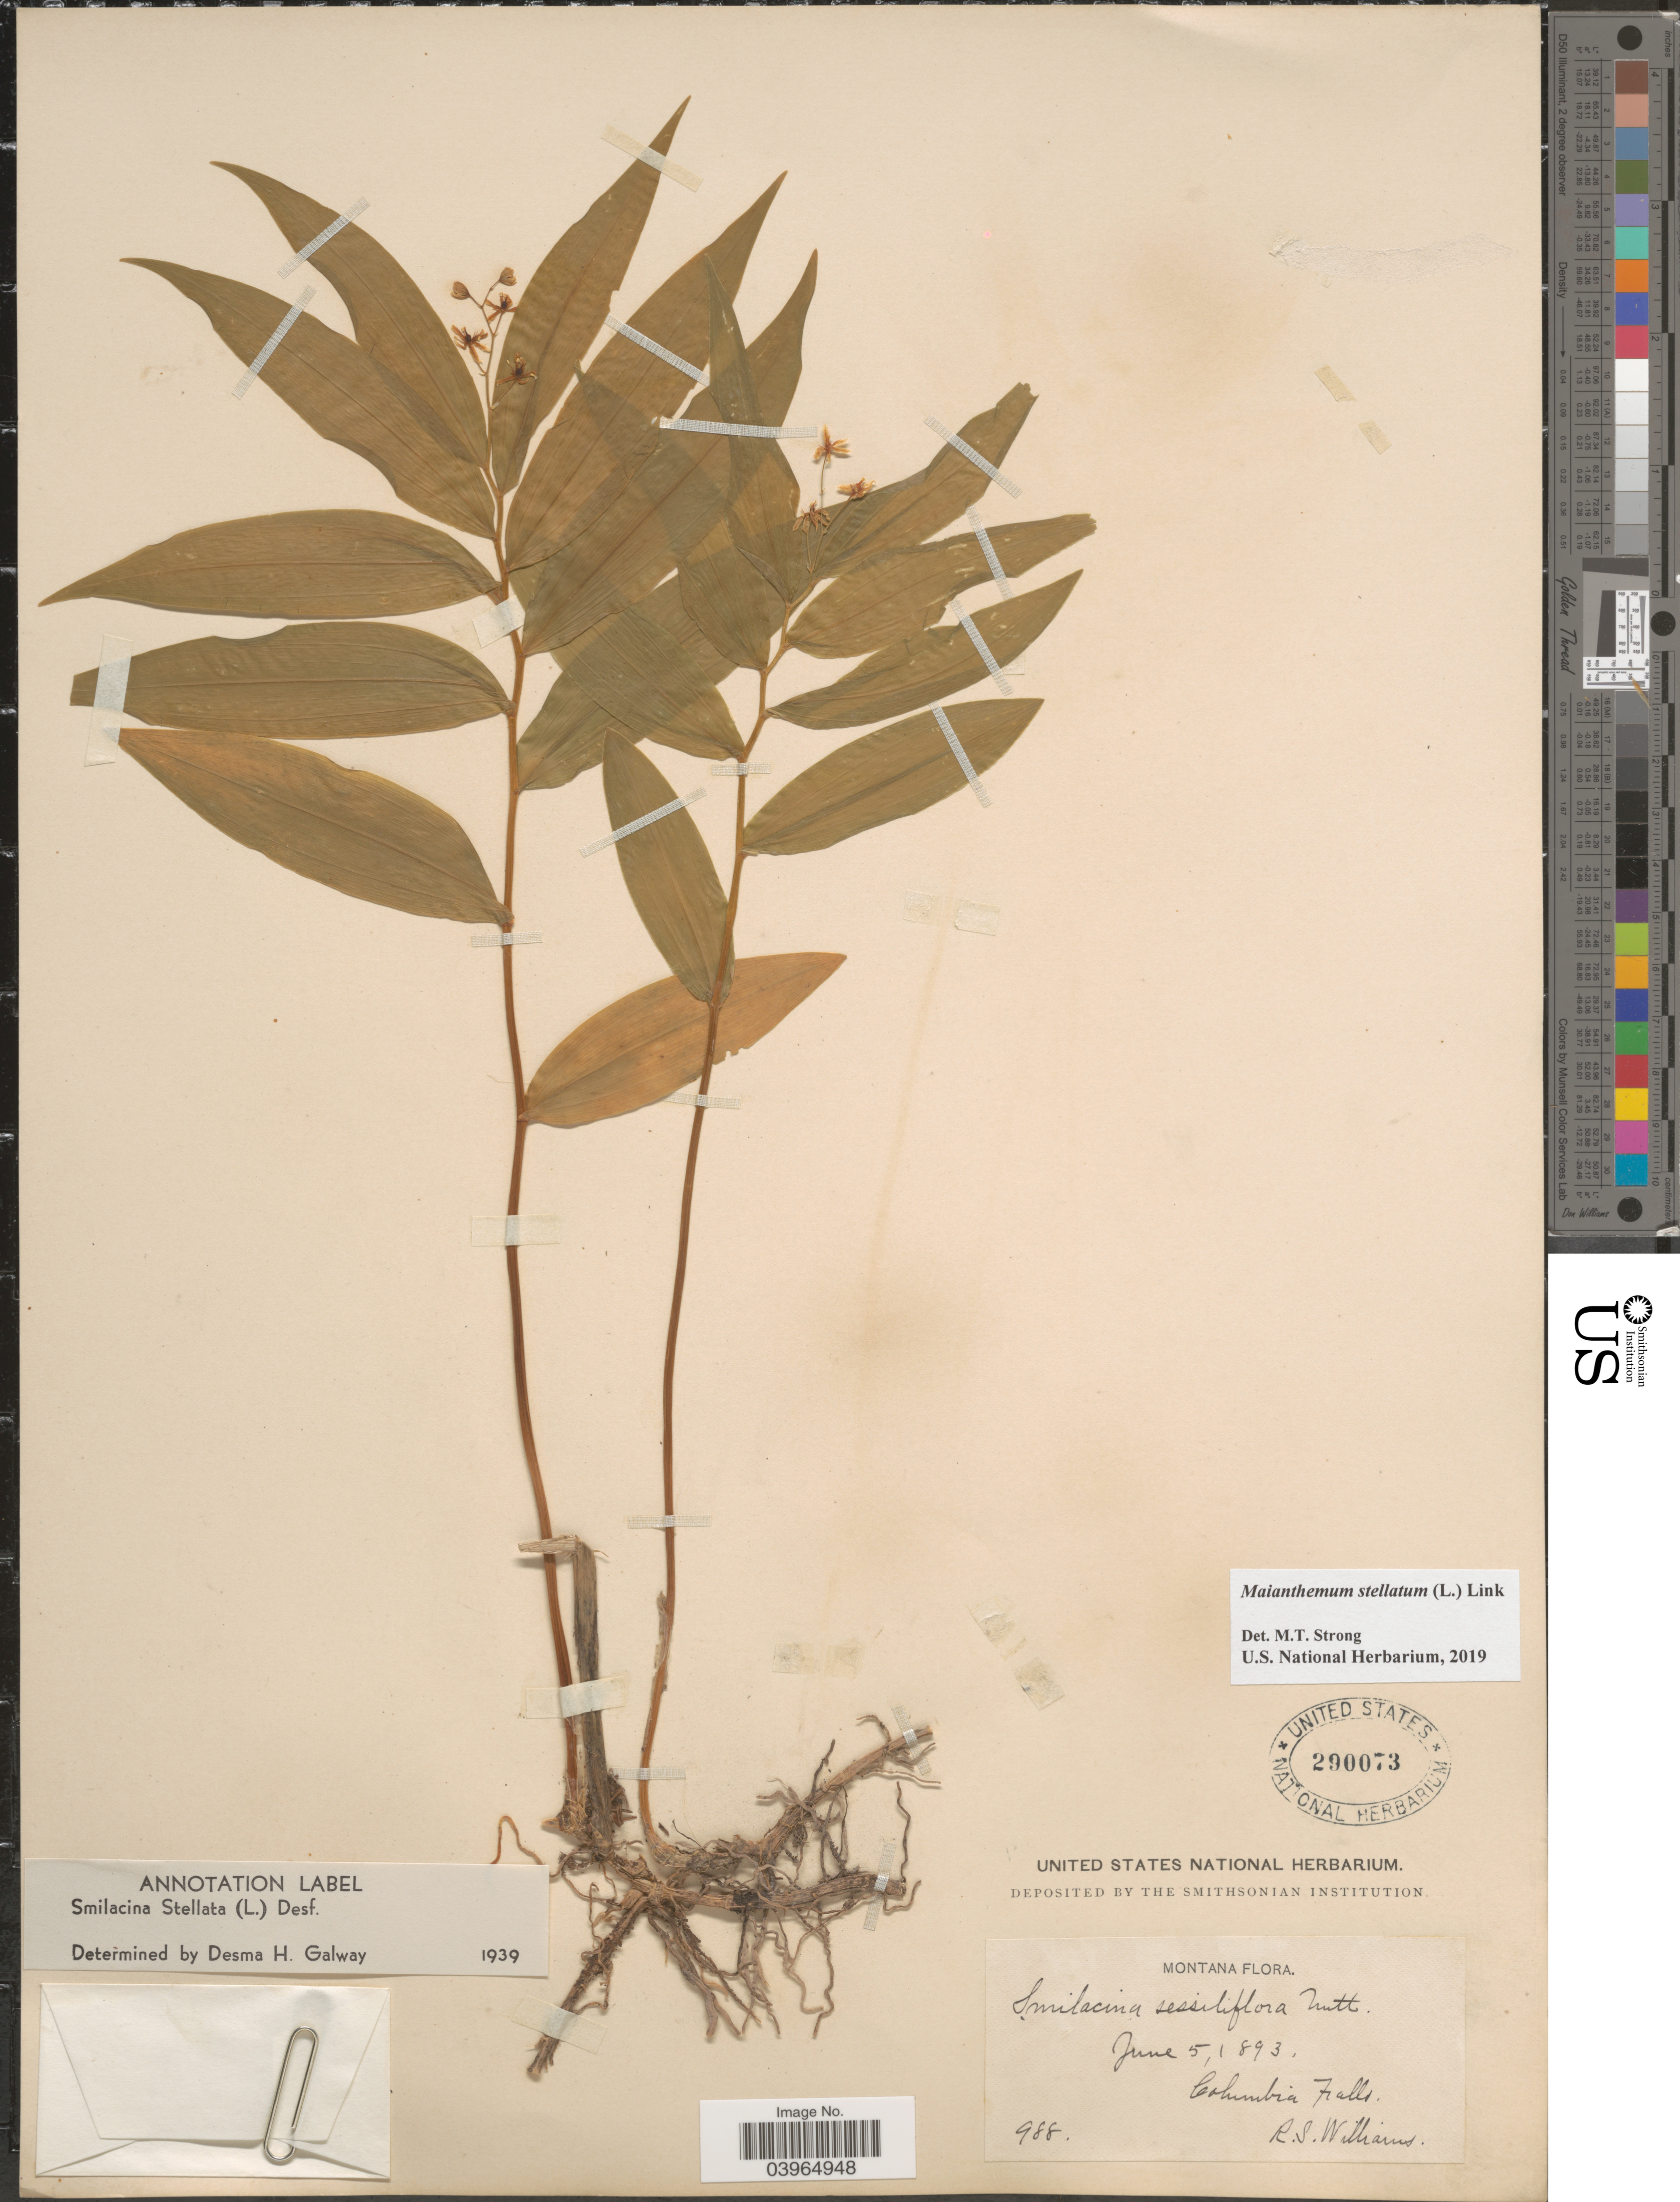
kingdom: Plantae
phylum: Tracheophyta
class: Liliopsida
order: Asparagales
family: Asparagaceae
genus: Maianthemum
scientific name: Maianthemum stellatum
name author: (L.) Link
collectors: R. S. Williams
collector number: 988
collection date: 1893-06-05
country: United States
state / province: Montana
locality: Columbia Falls.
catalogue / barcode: US 290073